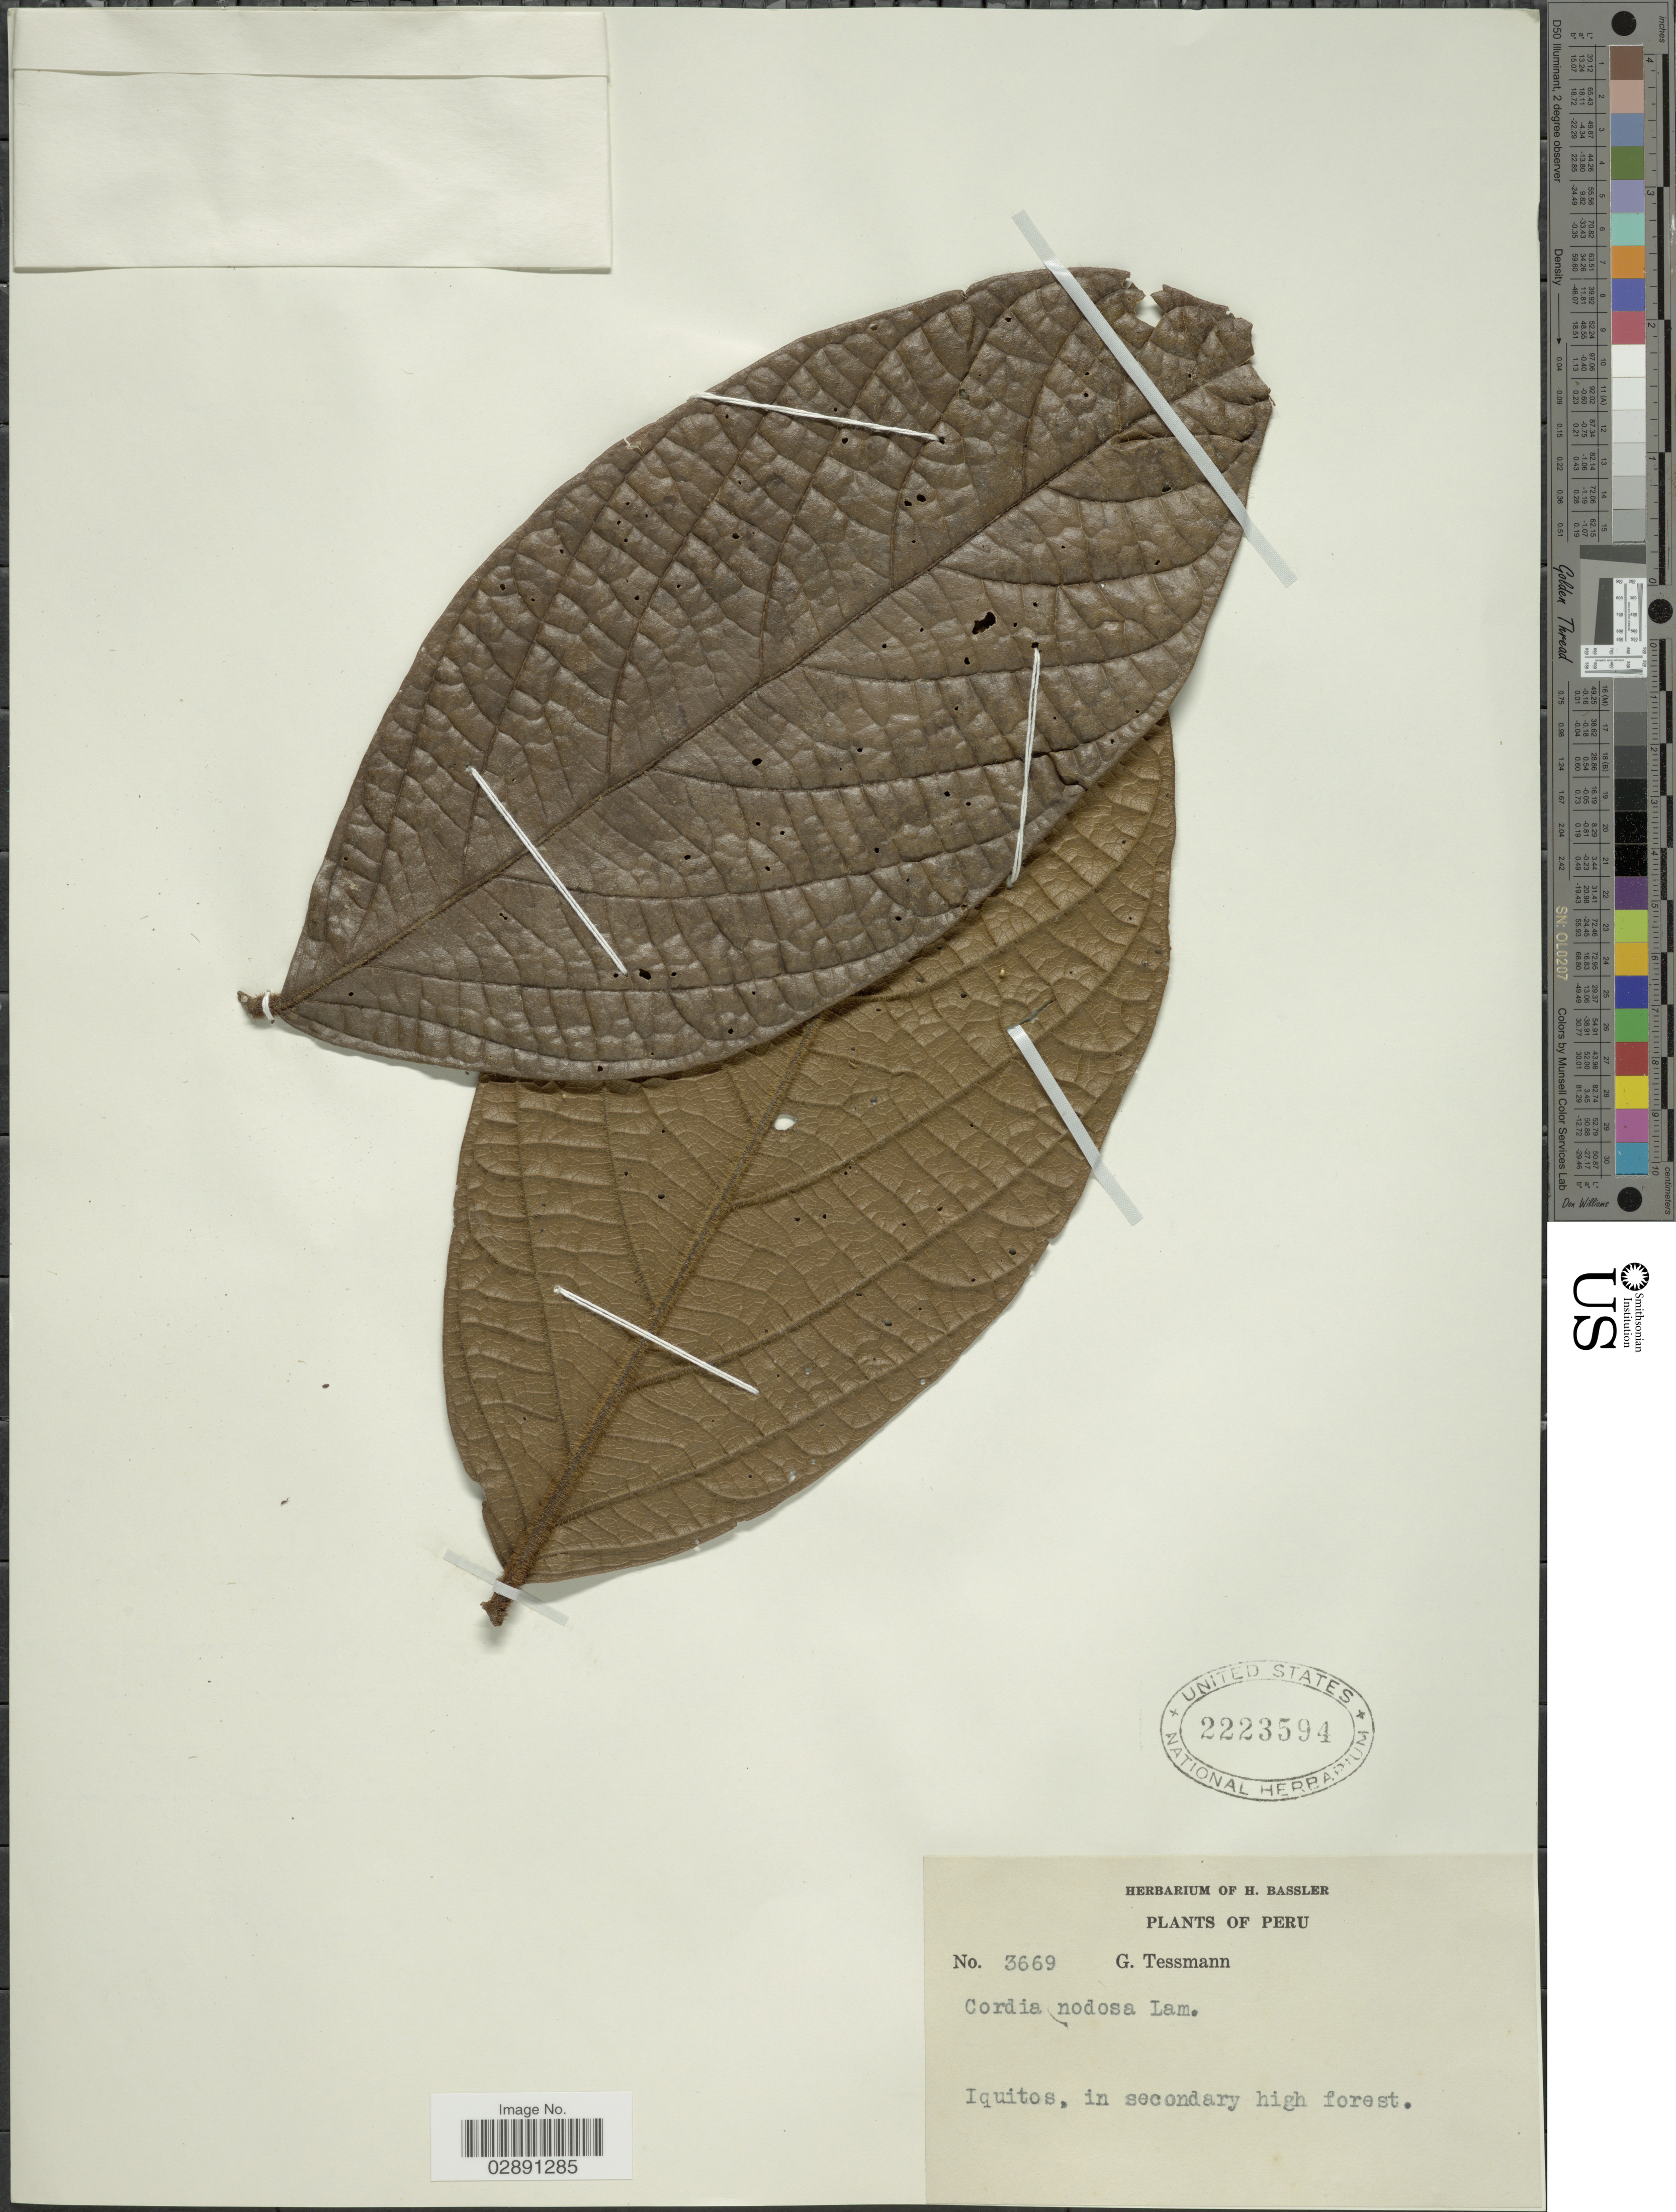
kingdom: Plantae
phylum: Tracheophyta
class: Magnoliopsida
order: Boraginales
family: Cordiaceae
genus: Cordia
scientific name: Cordia nodosa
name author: Lam.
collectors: G. Tessmann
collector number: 3669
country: Peru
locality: Iquitos.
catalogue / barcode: US 2223594